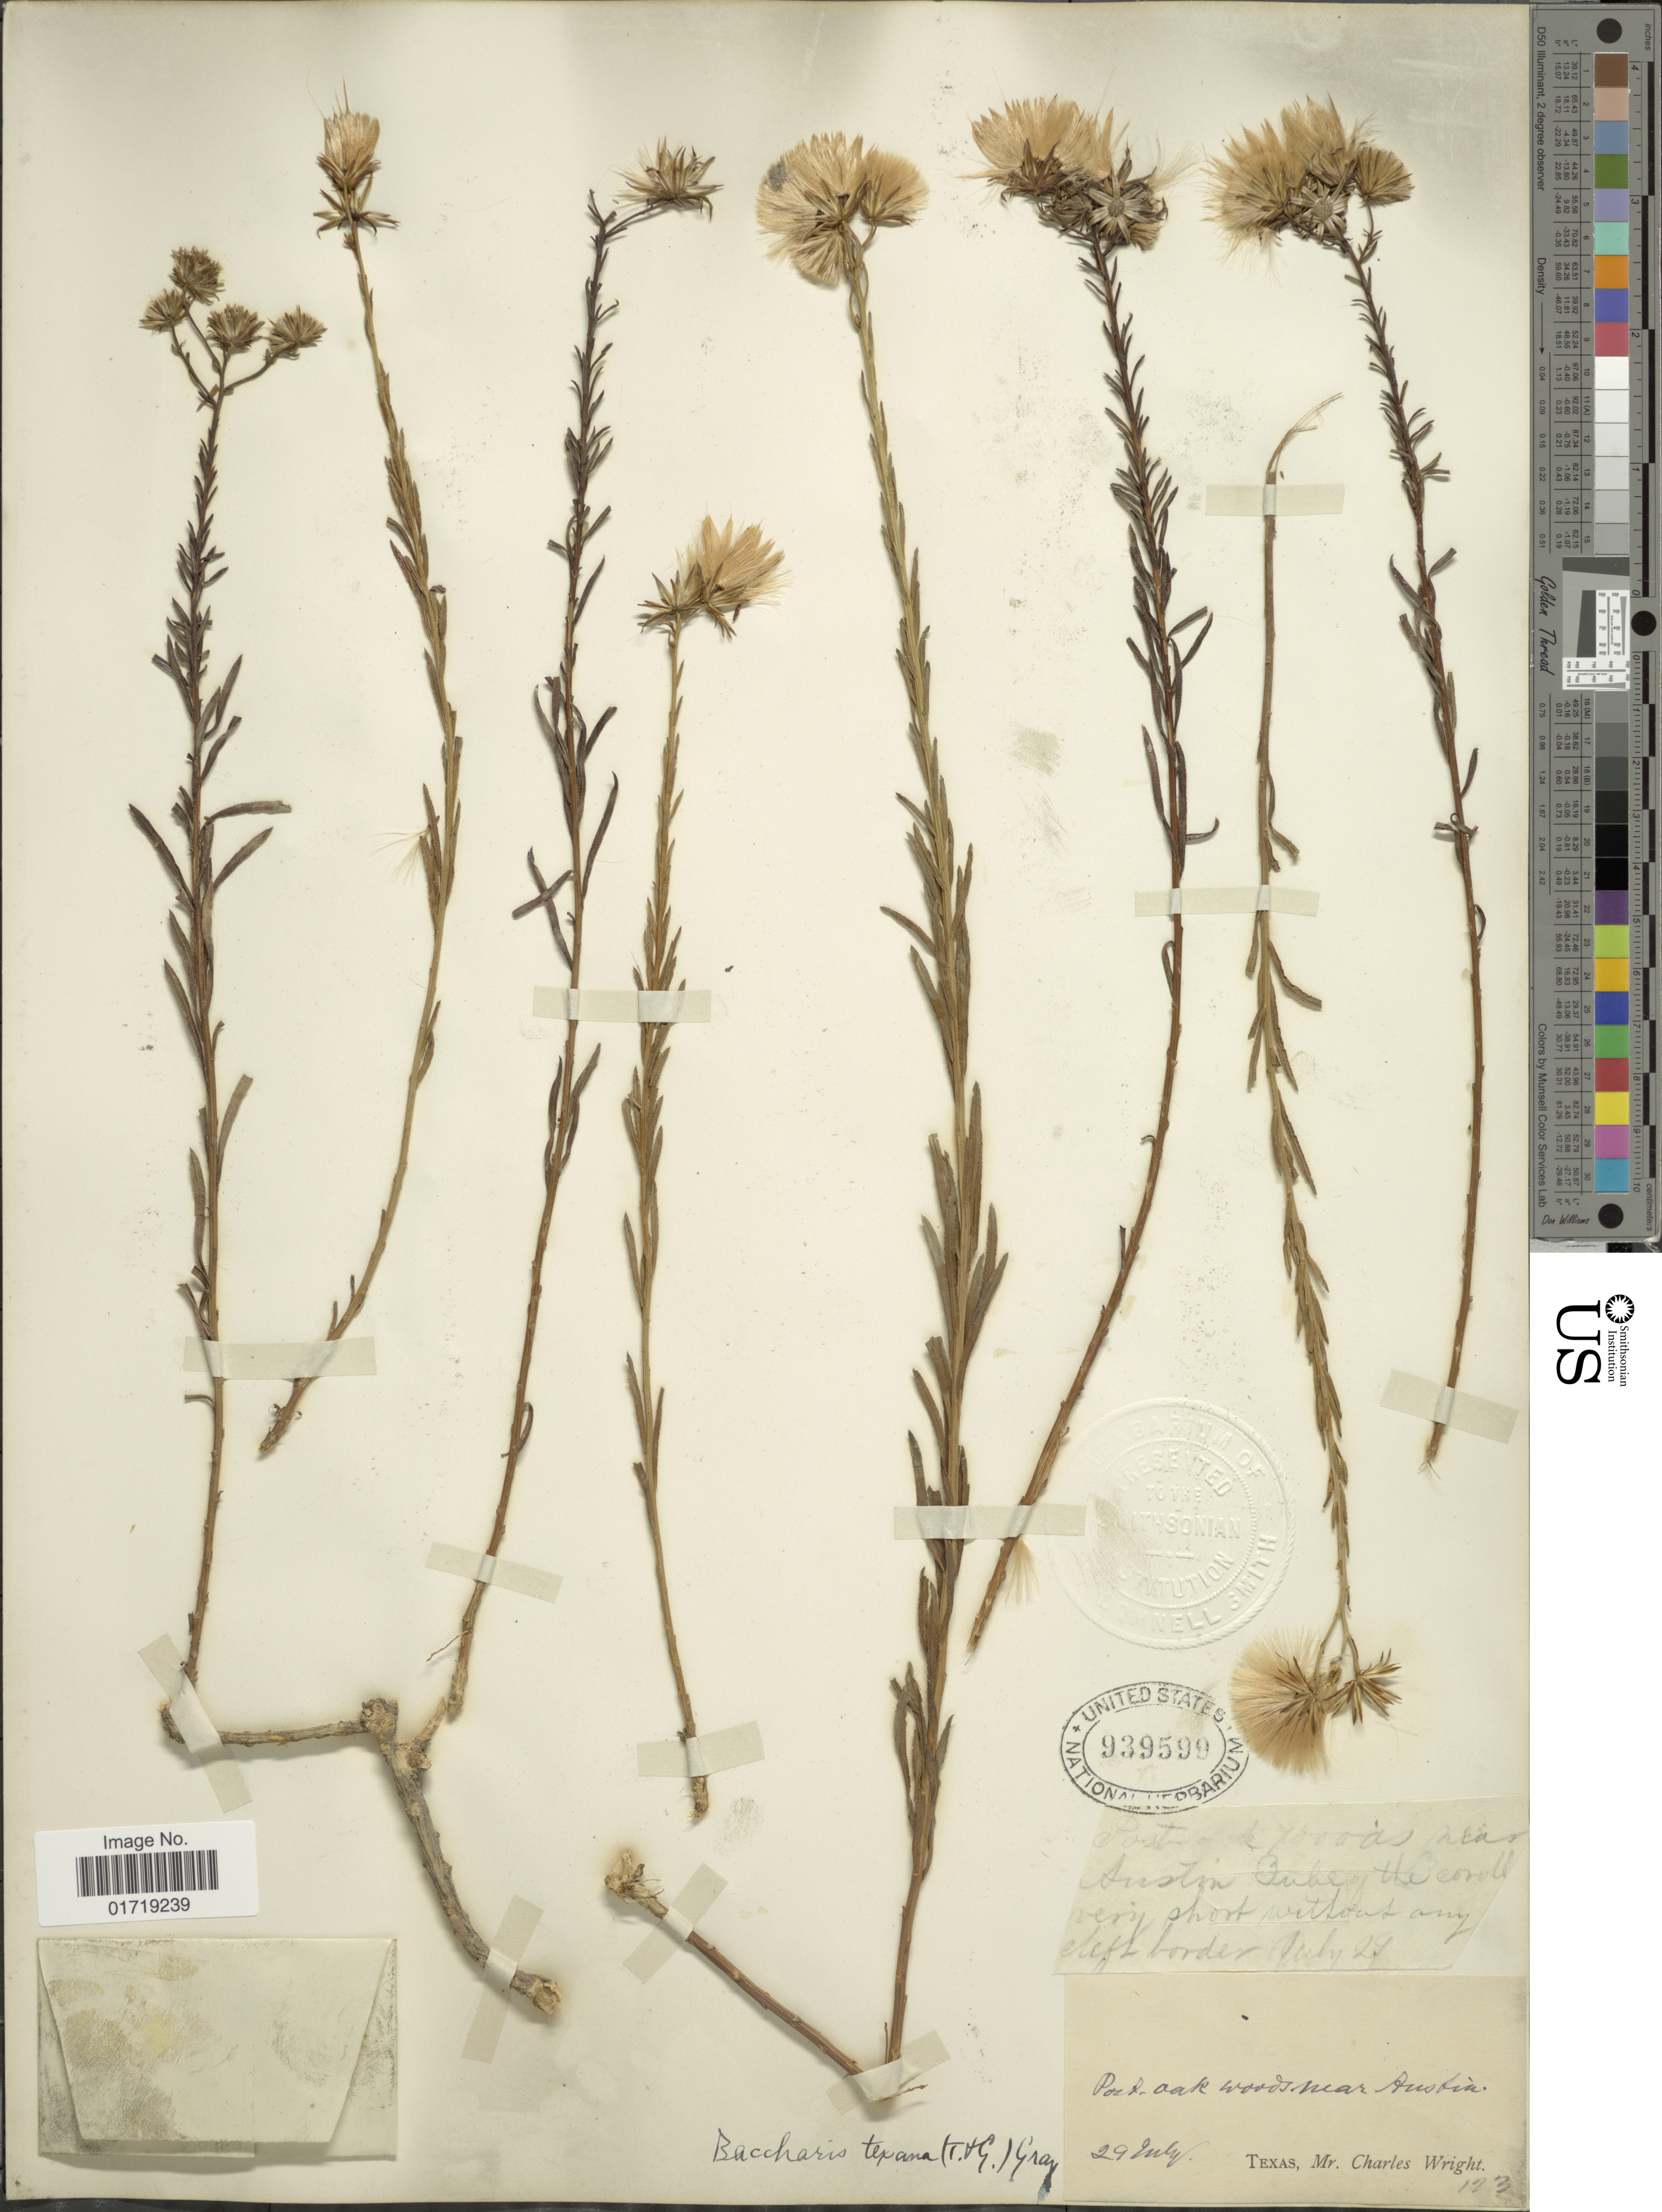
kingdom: Plantae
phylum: Tracheophyta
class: Magnoliopsida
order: Asterales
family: Asteraceae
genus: Baccharis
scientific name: Baccharis texana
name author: (Torr.) A. Gray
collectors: C. Wright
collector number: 123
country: United States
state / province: Texas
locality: Port Oak, woods near Austin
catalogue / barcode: US 939599